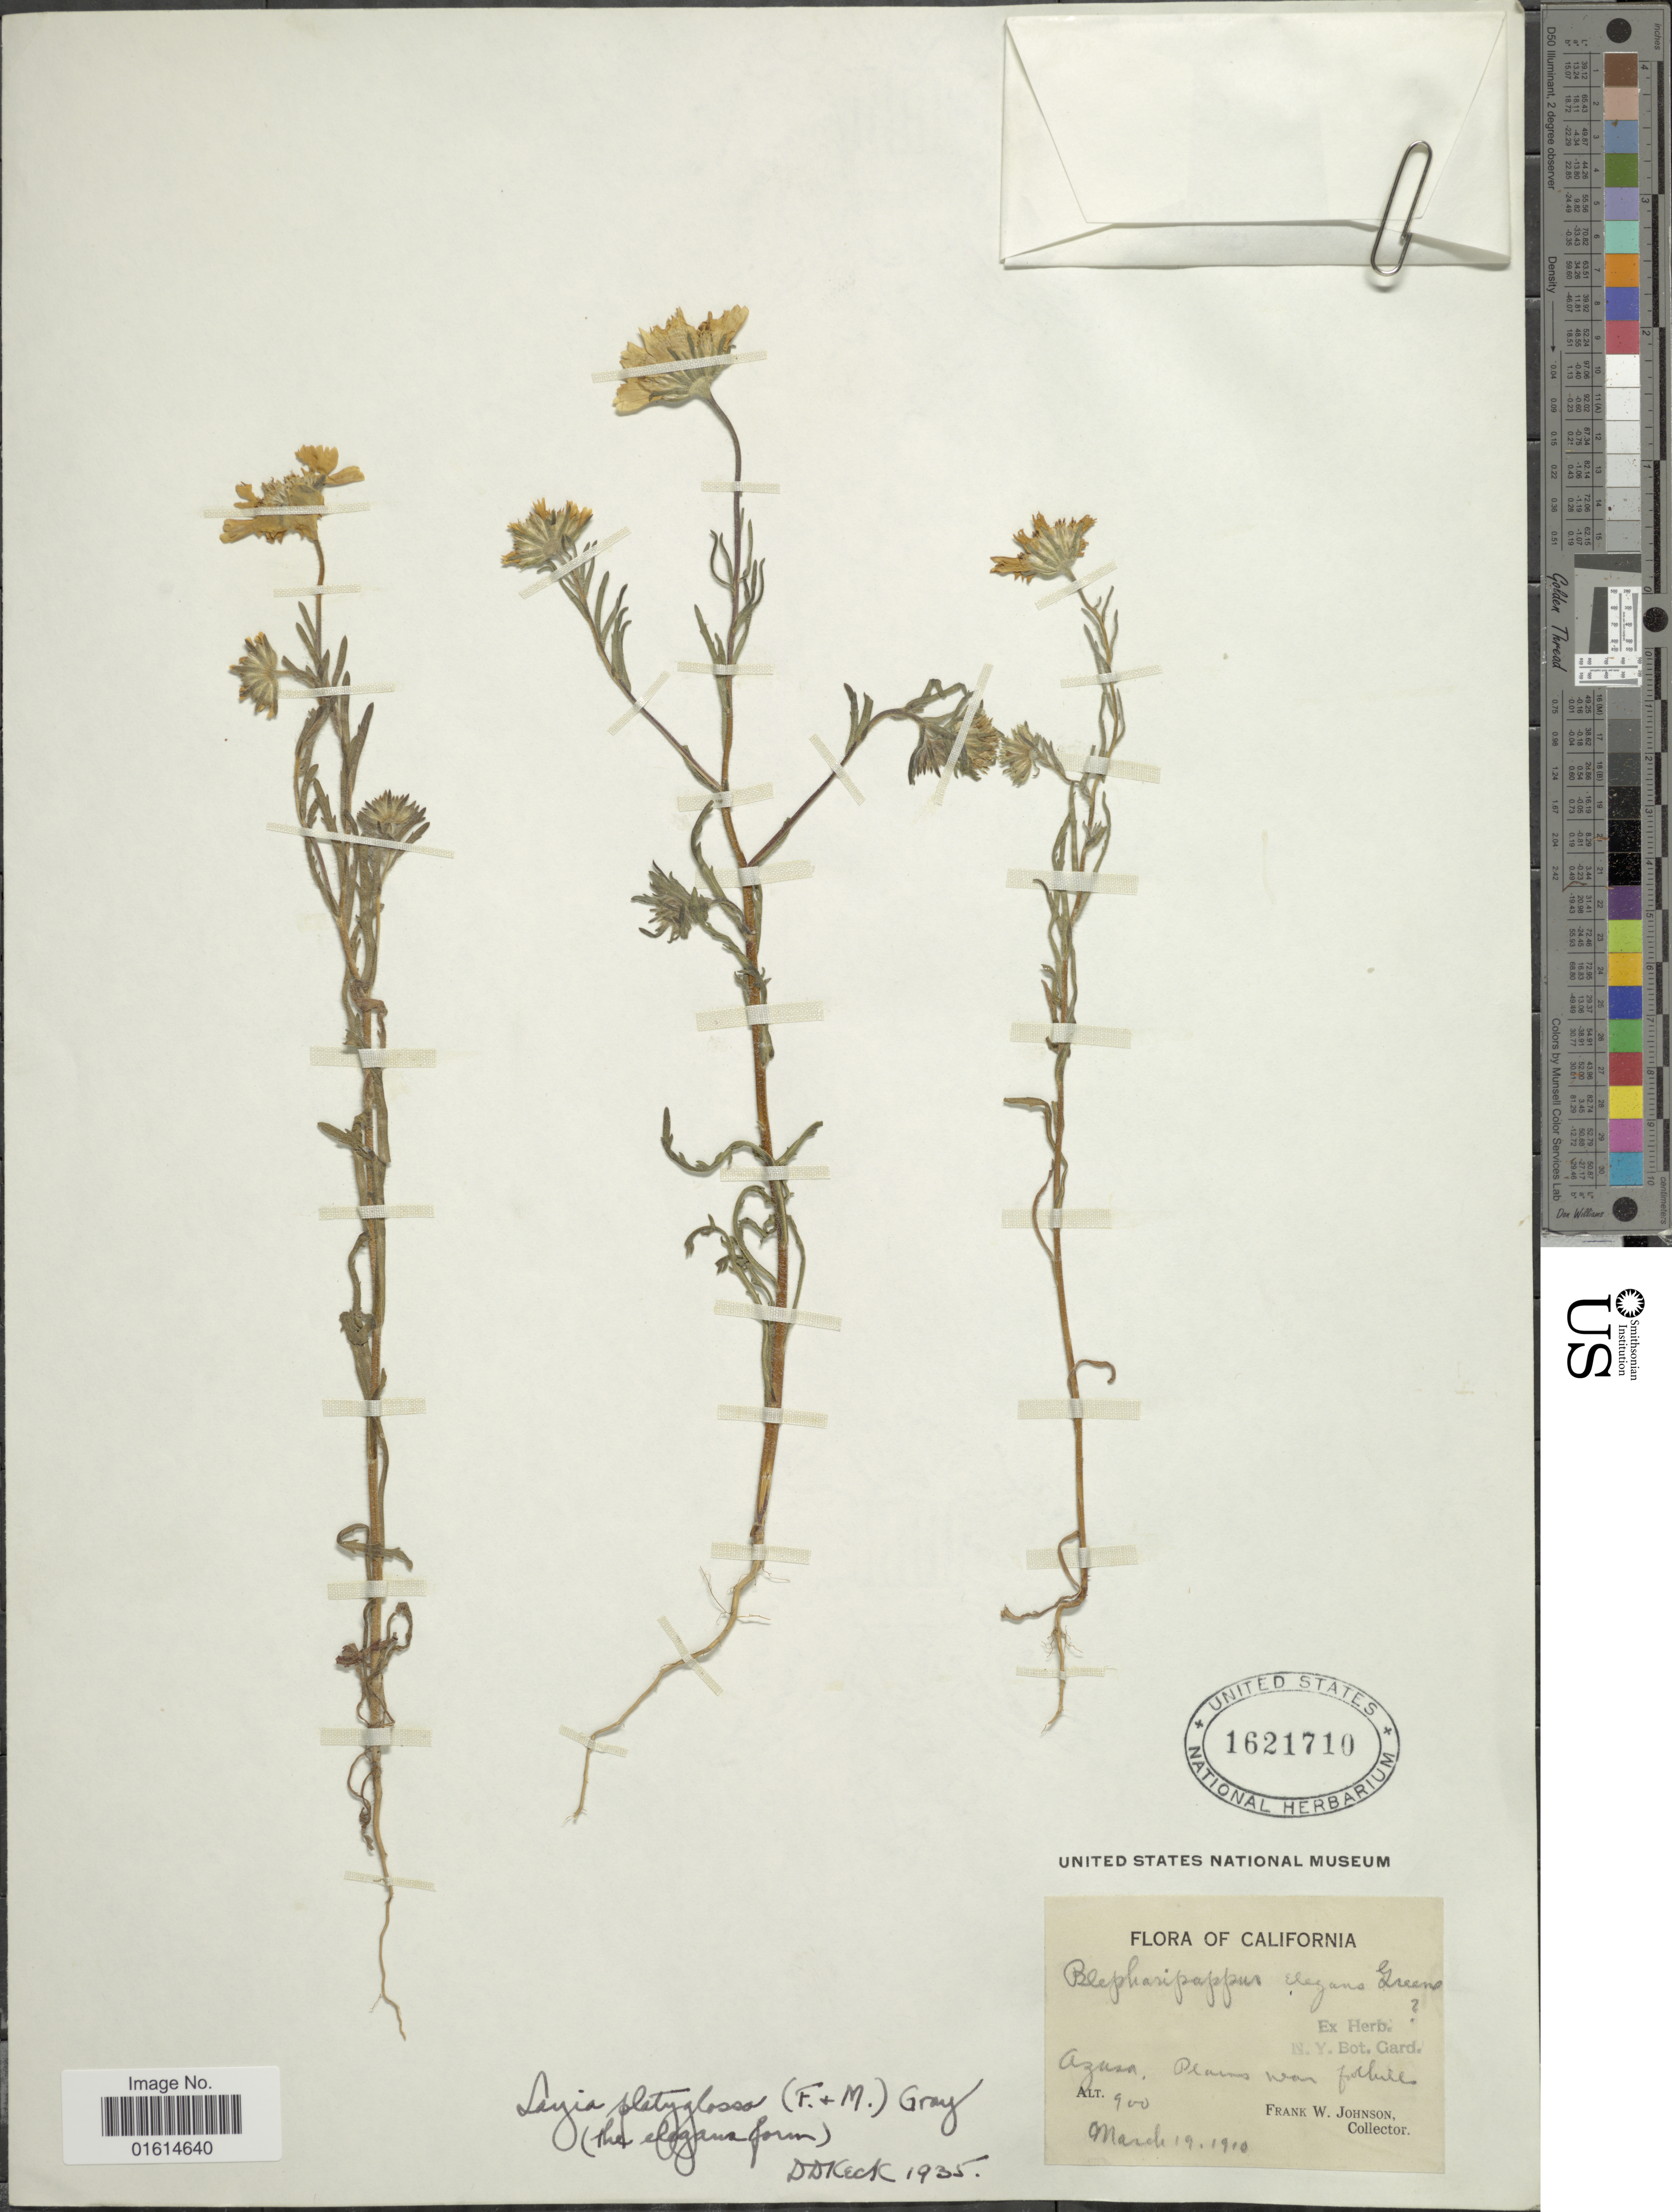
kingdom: Plantae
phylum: Tracheophyta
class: Magnoliopsida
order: Asterales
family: Asteraceae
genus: Layia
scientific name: Layia platyglossa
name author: (Fisch.) A. Gray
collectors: F. W. Johnson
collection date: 1910-03-19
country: United States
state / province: California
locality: Azuza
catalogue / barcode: US 1621710